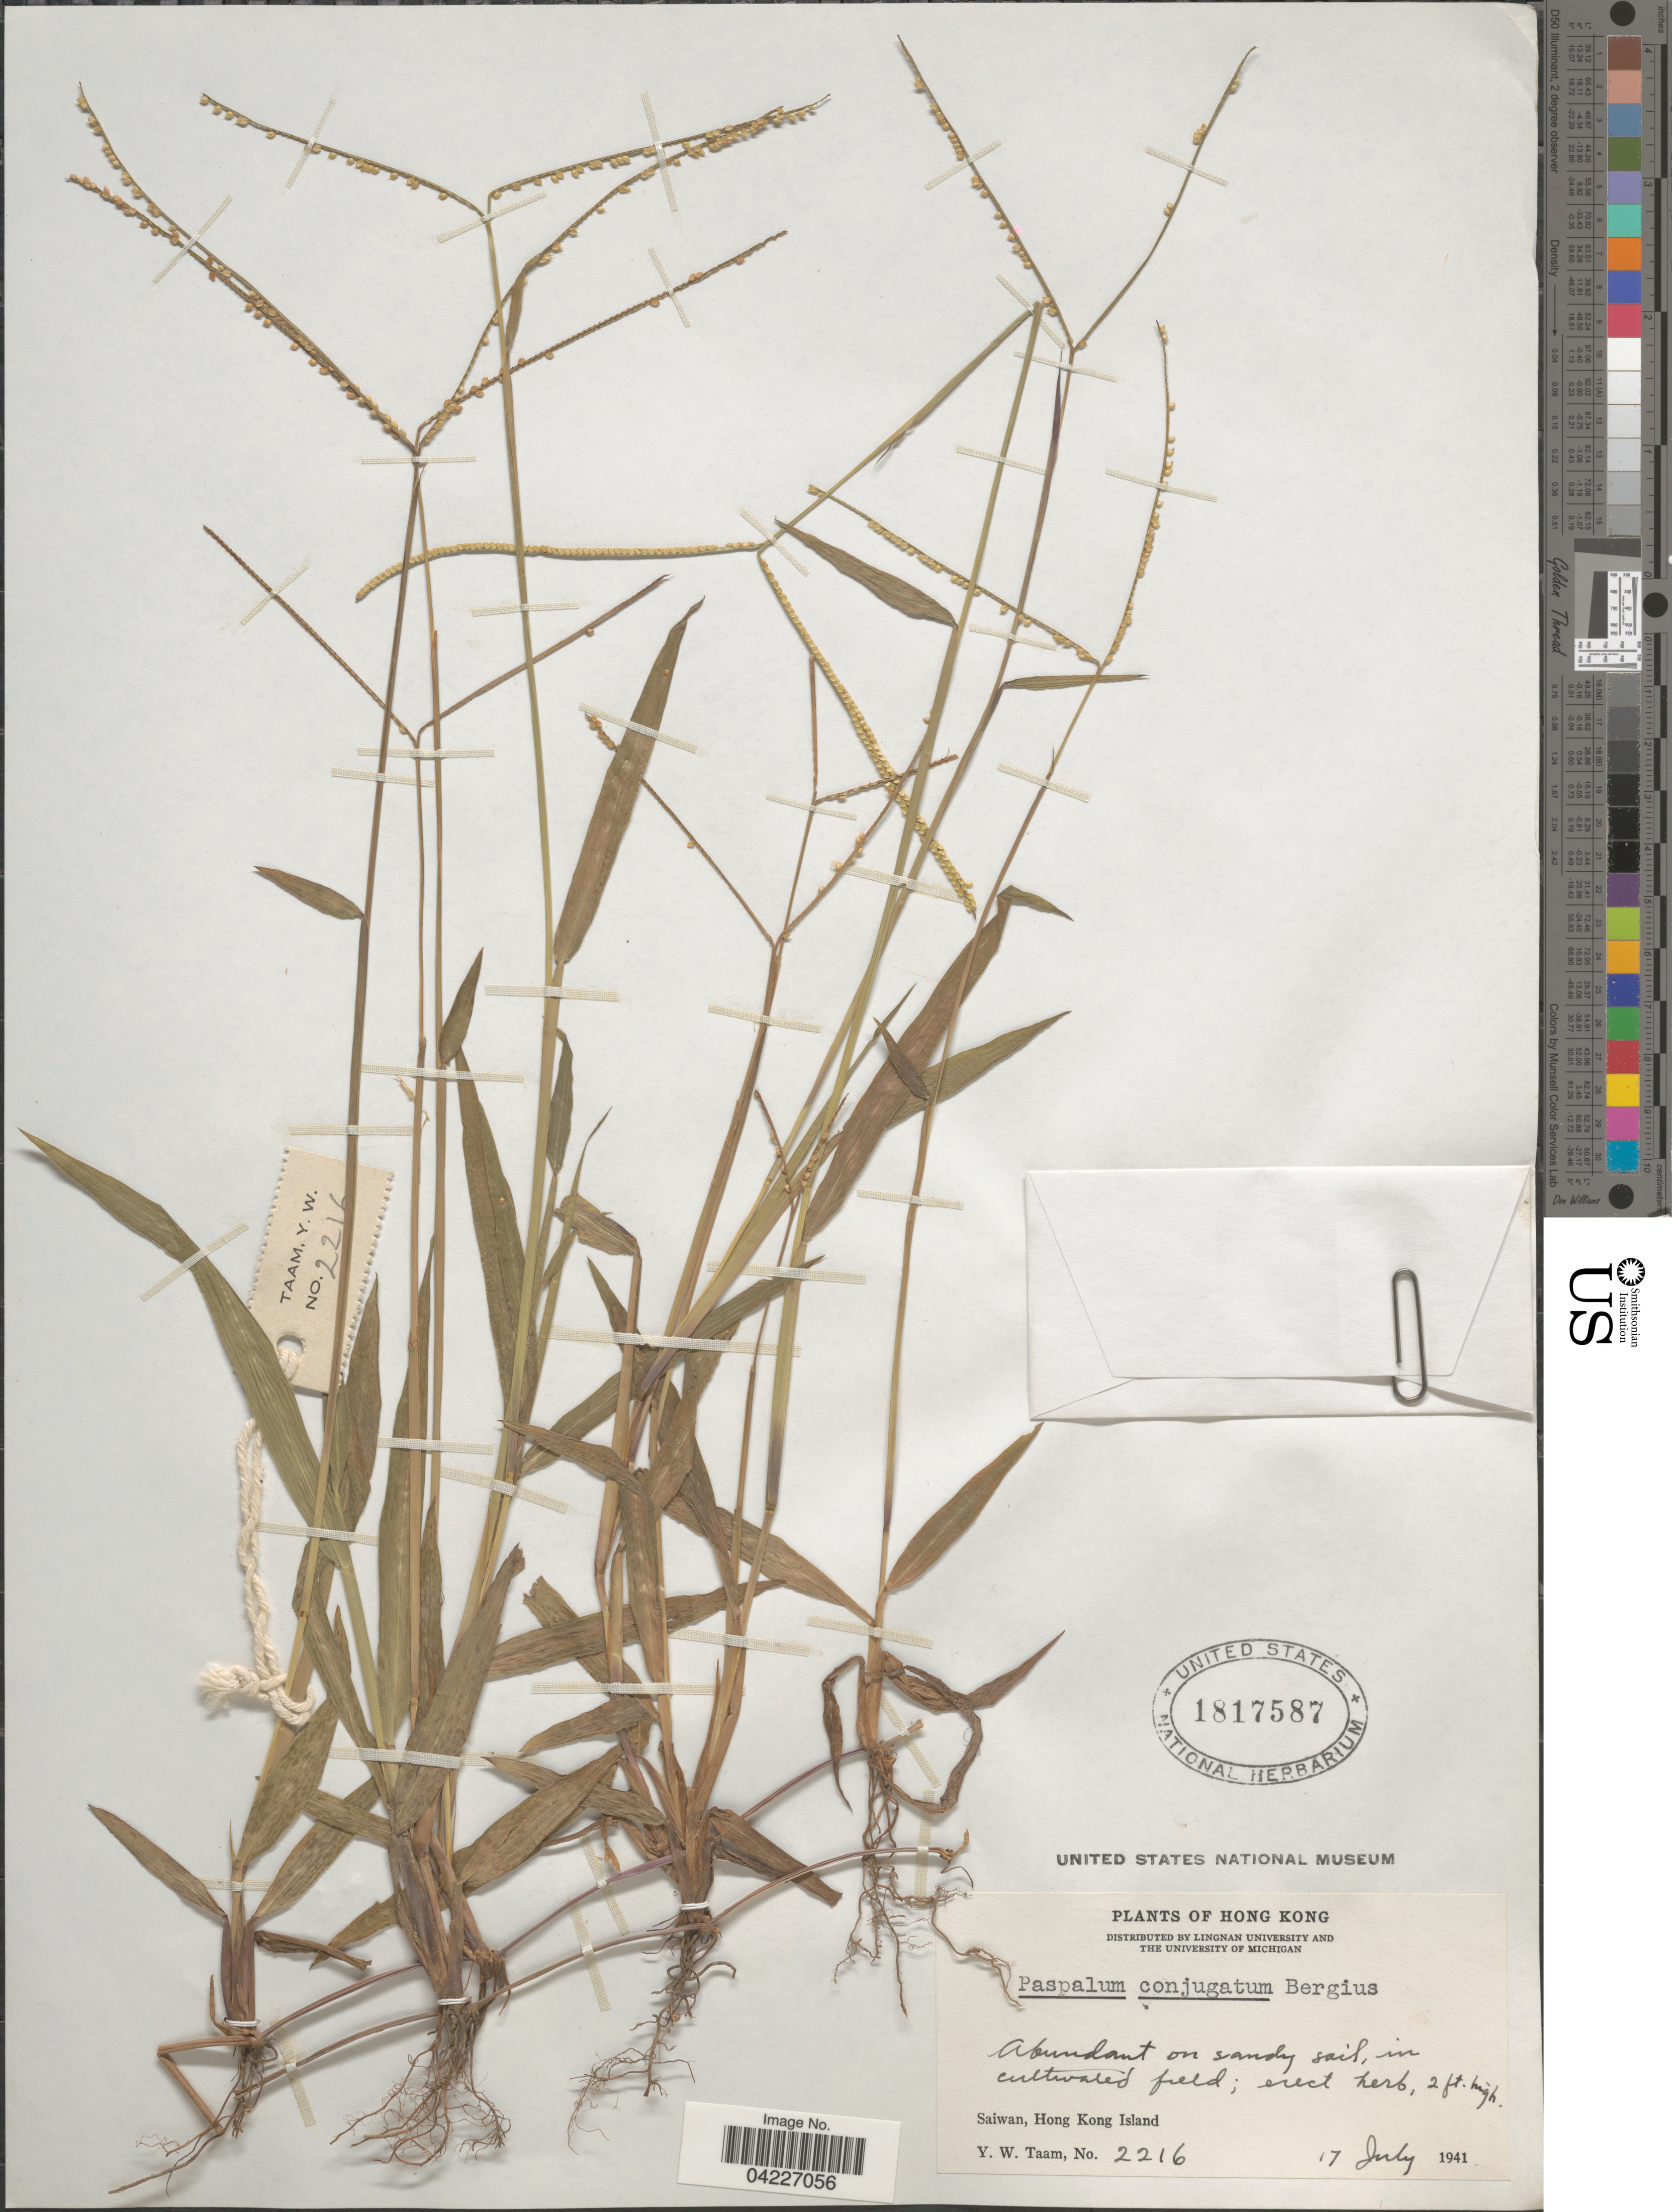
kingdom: Plantae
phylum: Tracheophyta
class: Liliopsida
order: Poales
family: Poaceae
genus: Paspalum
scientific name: Paspalum conjugatum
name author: P.J. Bergius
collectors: Y. W. Taam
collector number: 2216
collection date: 1941-07-17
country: China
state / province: Hong Kong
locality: Saiwan, Hong Kong Island.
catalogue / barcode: US 1817587